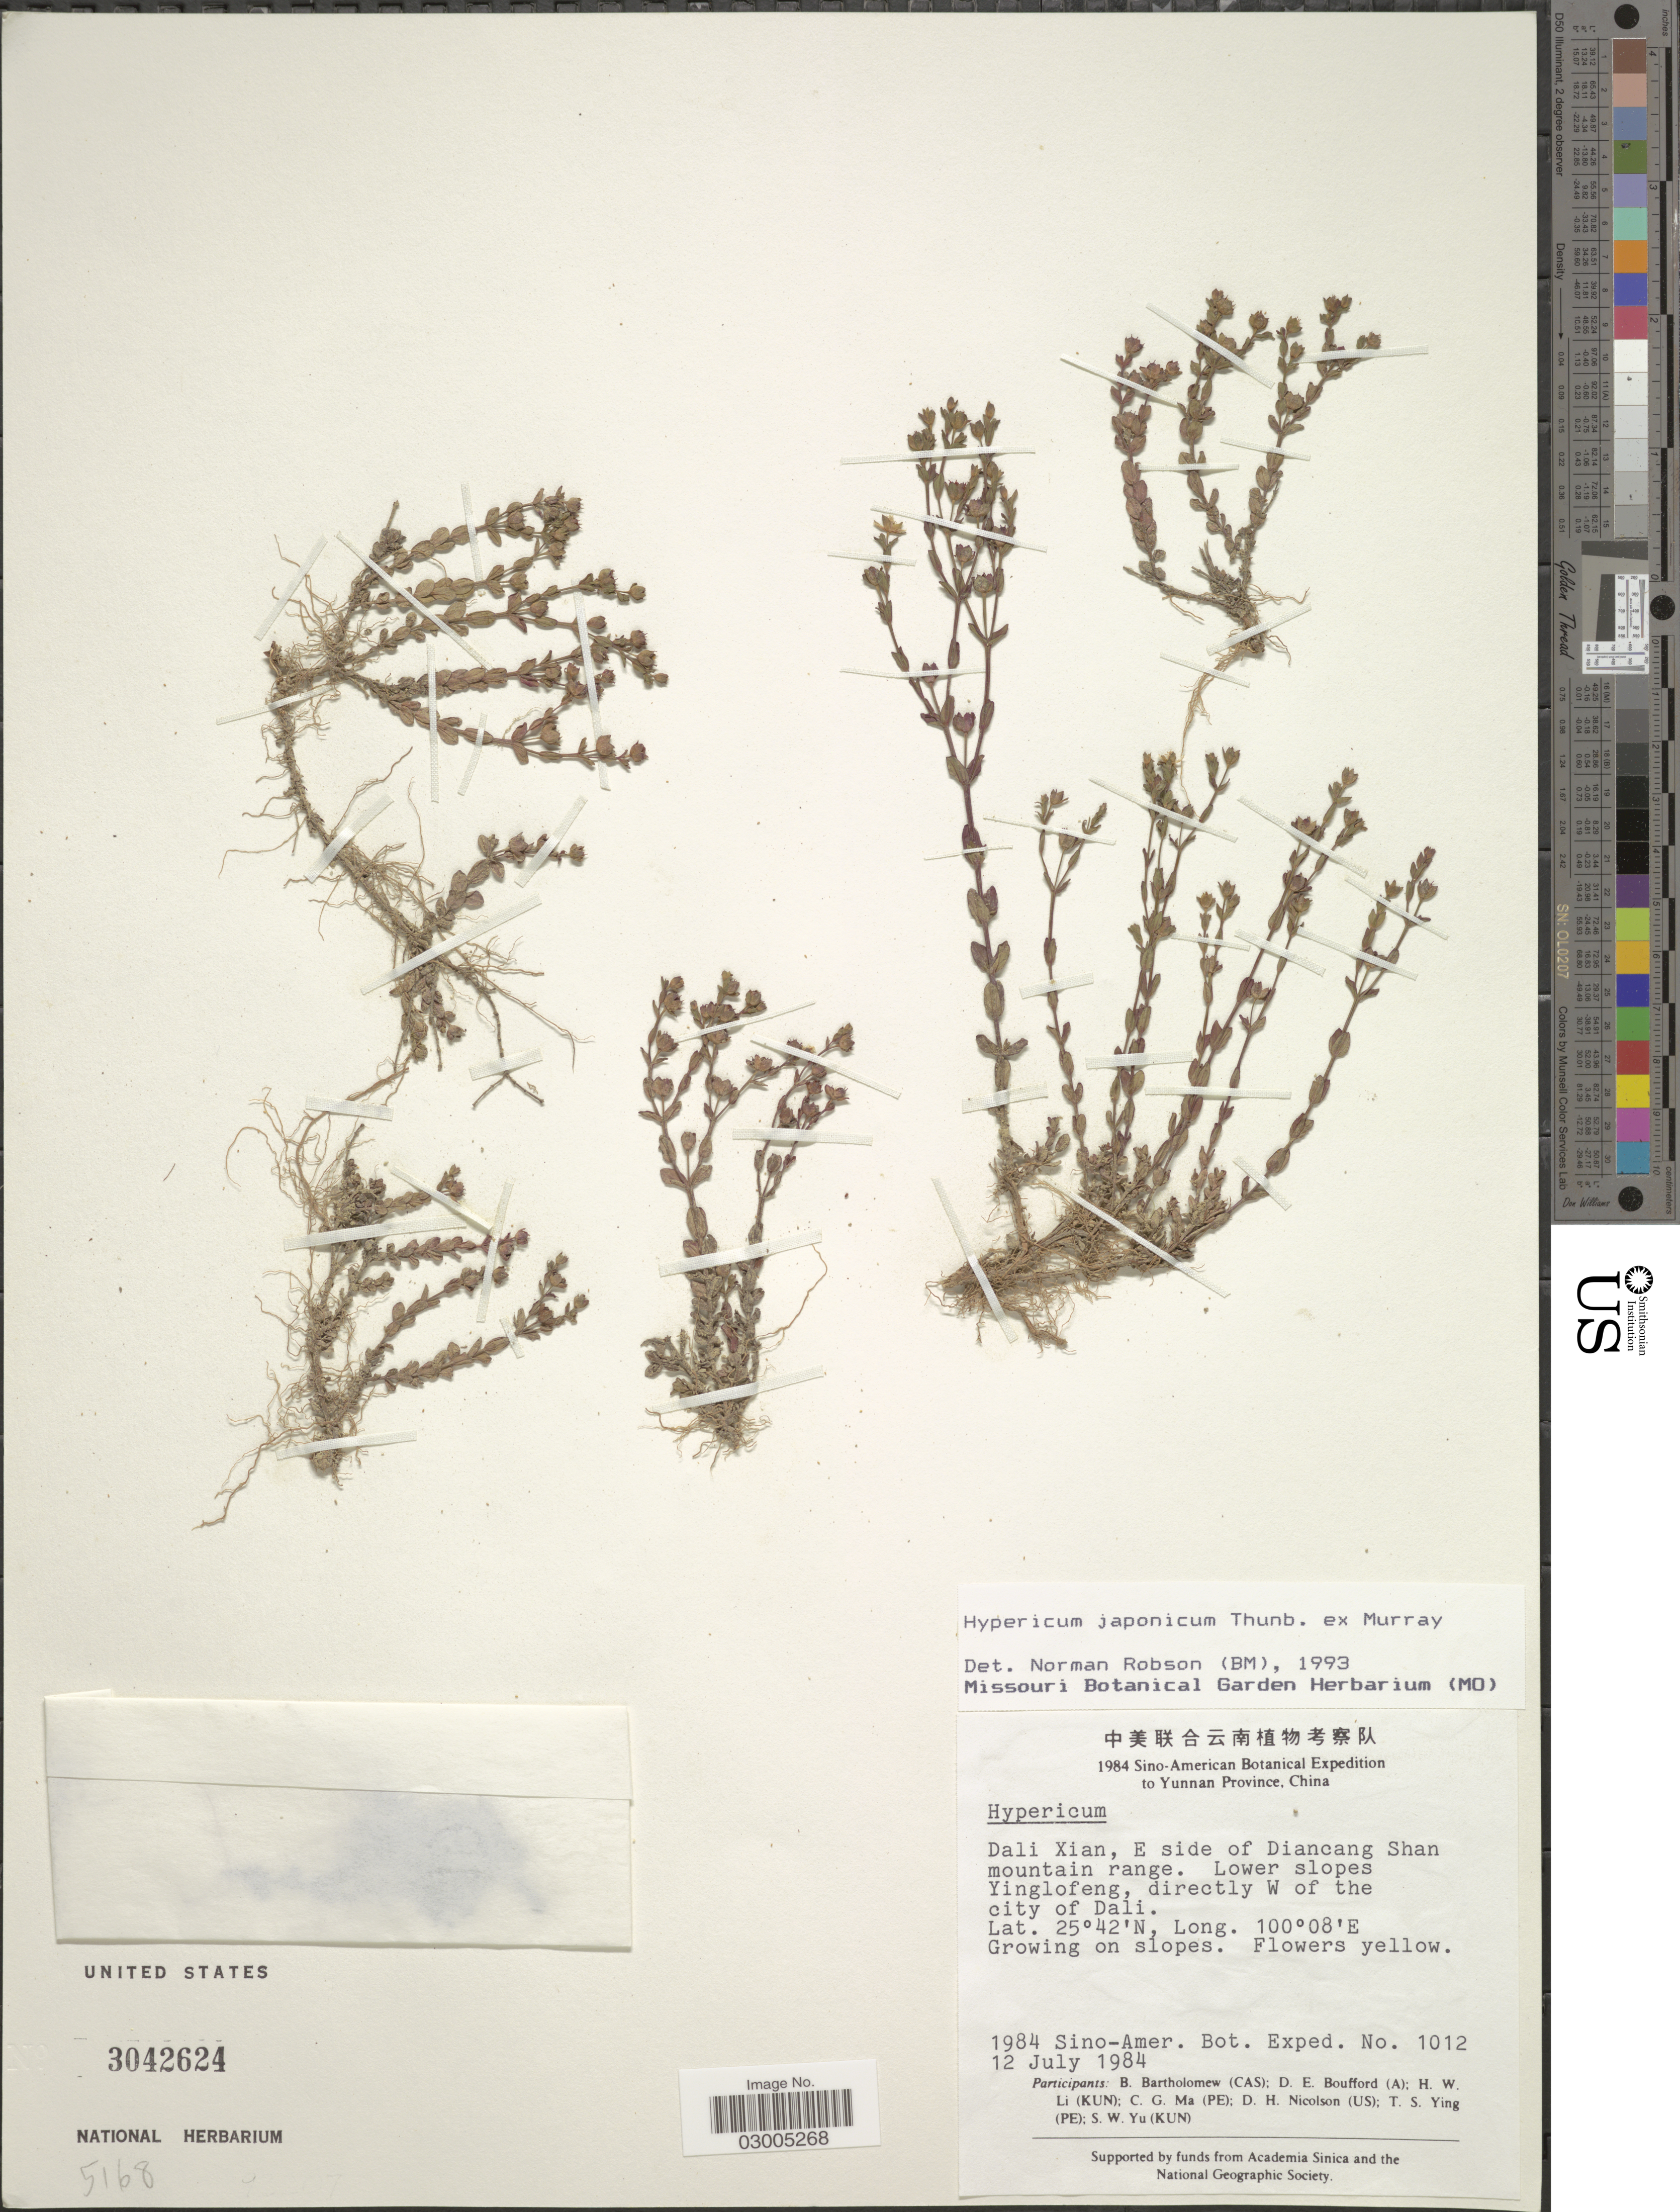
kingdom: Plantae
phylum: Tracheophyta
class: Magnoliopsida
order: Malpighiales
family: Hypericaceae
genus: Hypericum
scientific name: Hypericum japonicum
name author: Thunb.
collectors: Sino-Amer. Bot. Exped. 1984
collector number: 1012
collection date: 1984-07-12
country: China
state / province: Yunnan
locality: Dali Xian, E side of Diancang Shan mountain range. Lower slopes Yinglofeng, directly W of the city of Dali.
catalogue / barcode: US 3042624